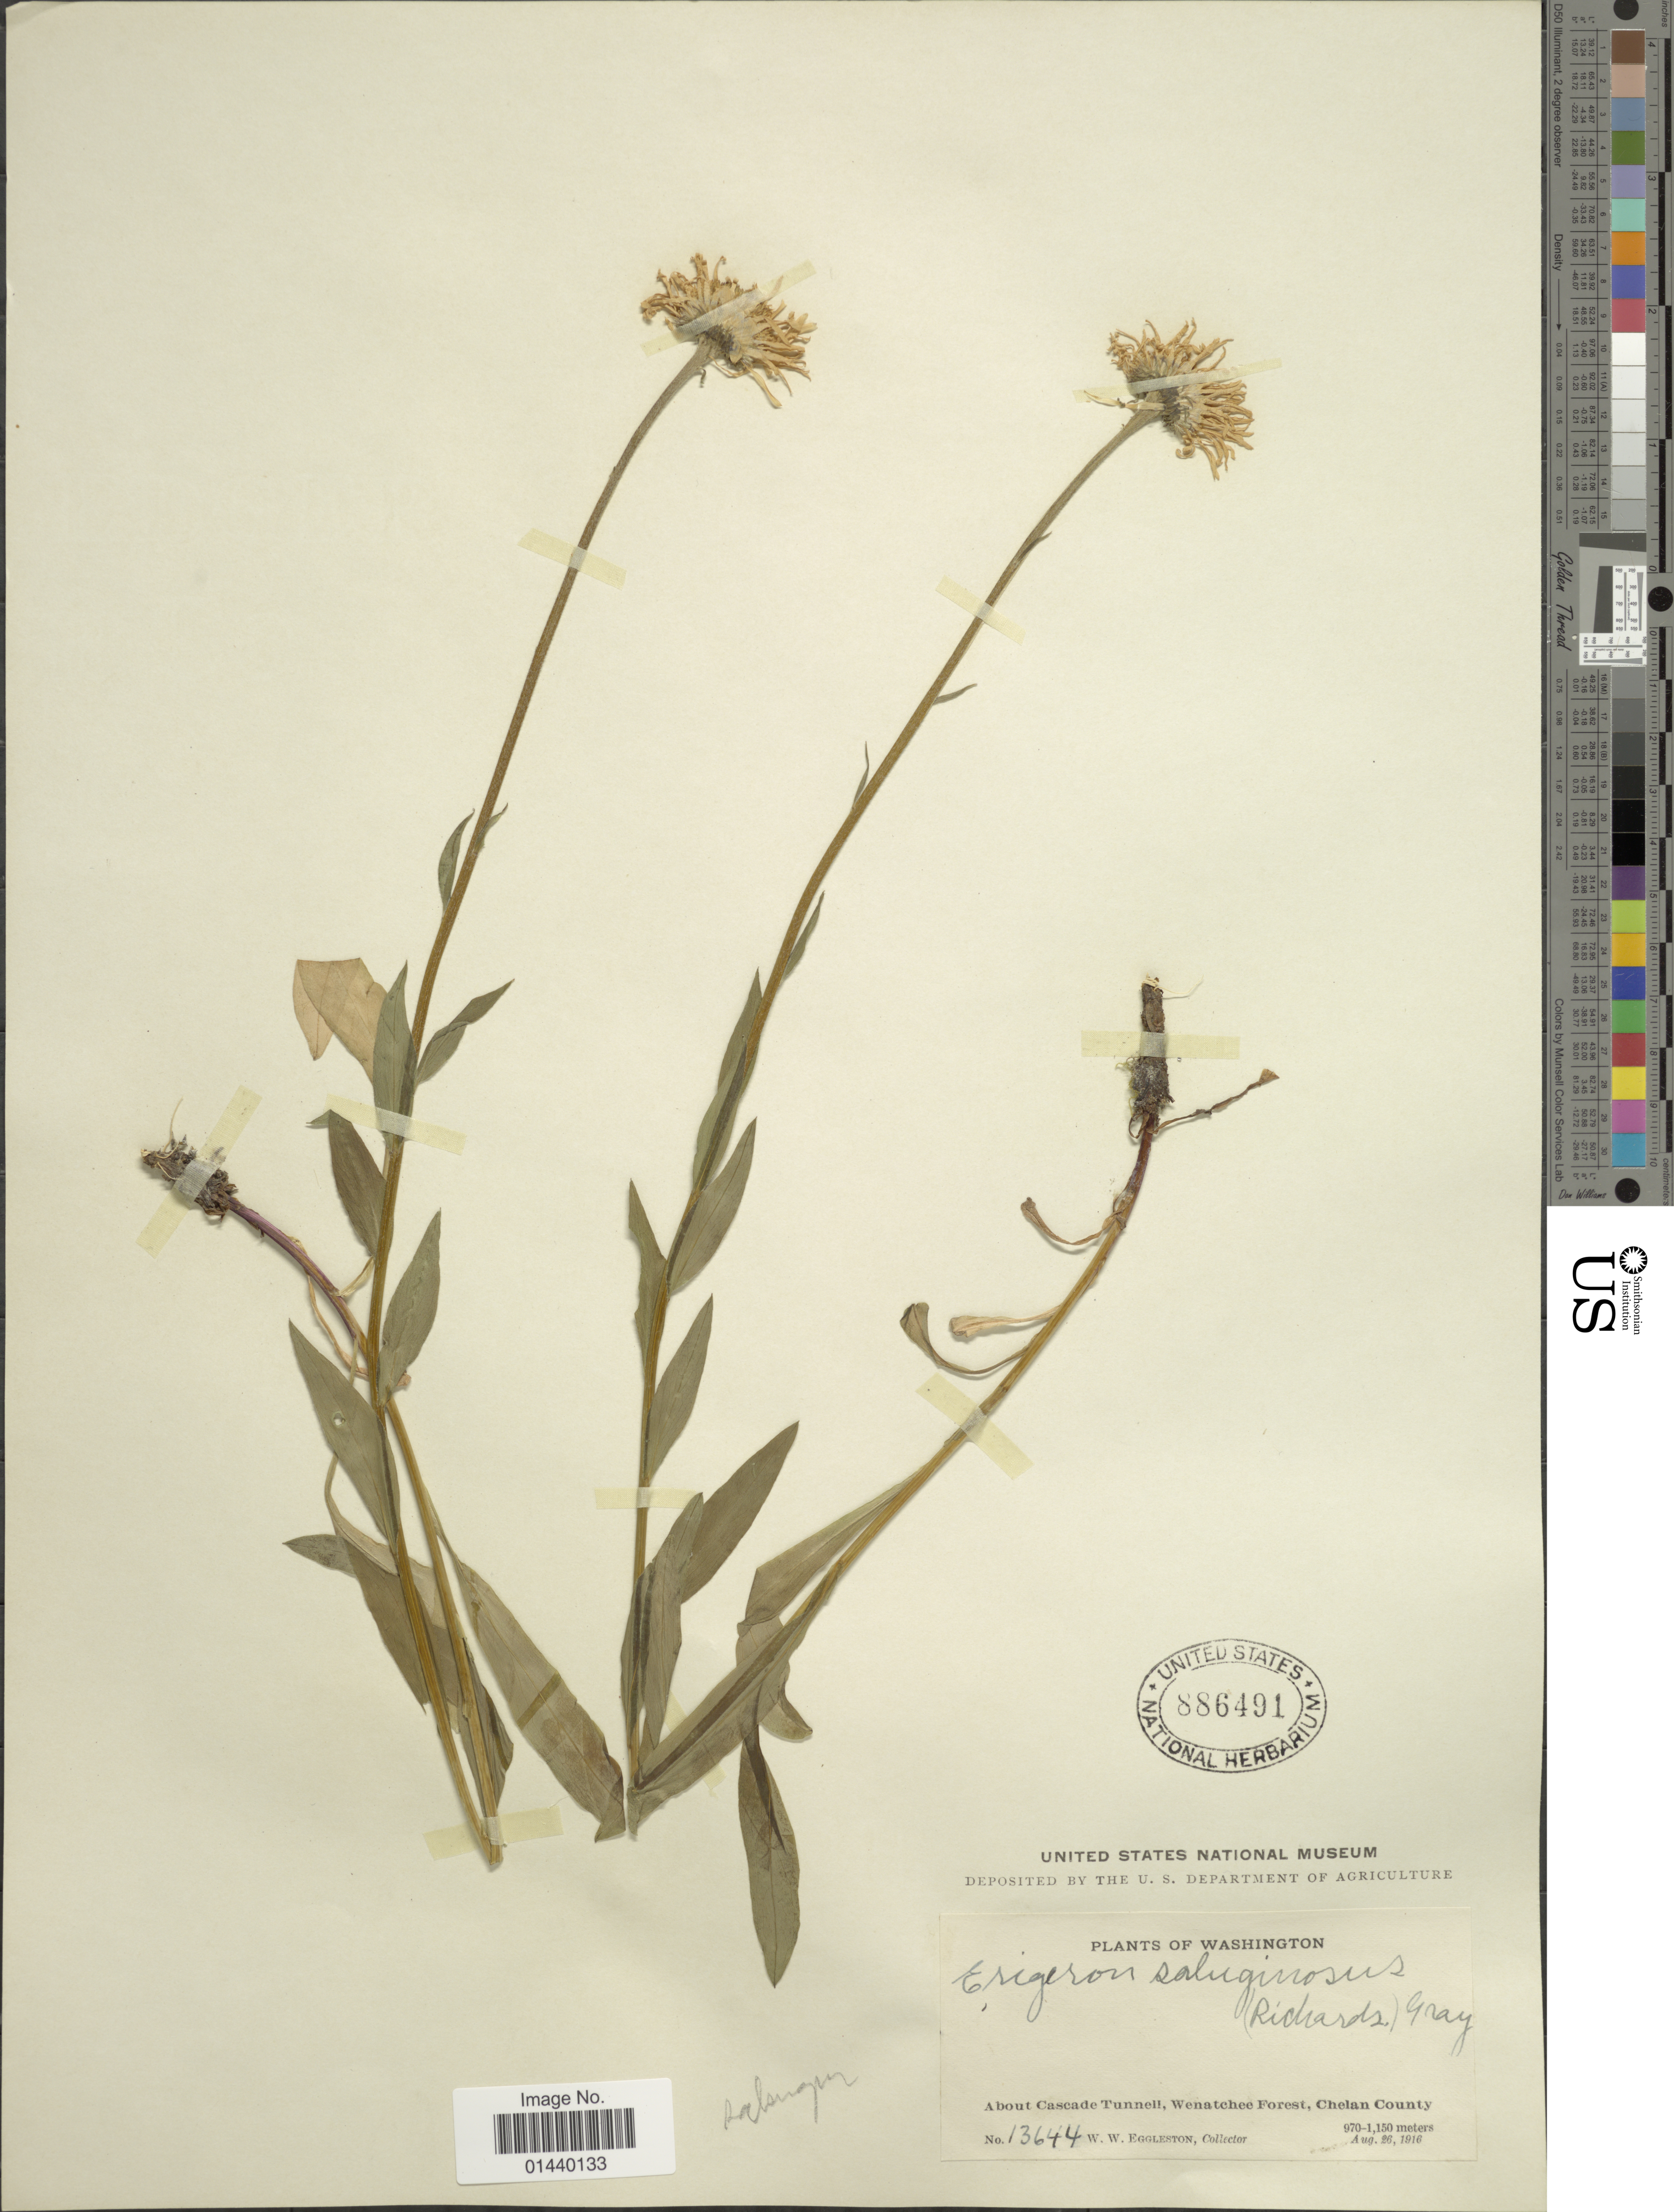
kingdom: Plantae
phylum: Tracheophyta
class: Magnoliopsida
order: Asterales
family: Asteraceae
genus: Erigeron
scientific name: Erigeron salsuginosus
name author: (Richardson ex R. Br.) A. Gray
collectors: W. W. Eggleston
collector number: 13644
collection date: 1916-08-26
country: United States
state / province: Washington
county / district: Chelan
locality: About Cascade Tunnell, Wenatchee Forest, Chelan County.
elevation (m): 970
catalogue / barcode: US 886491